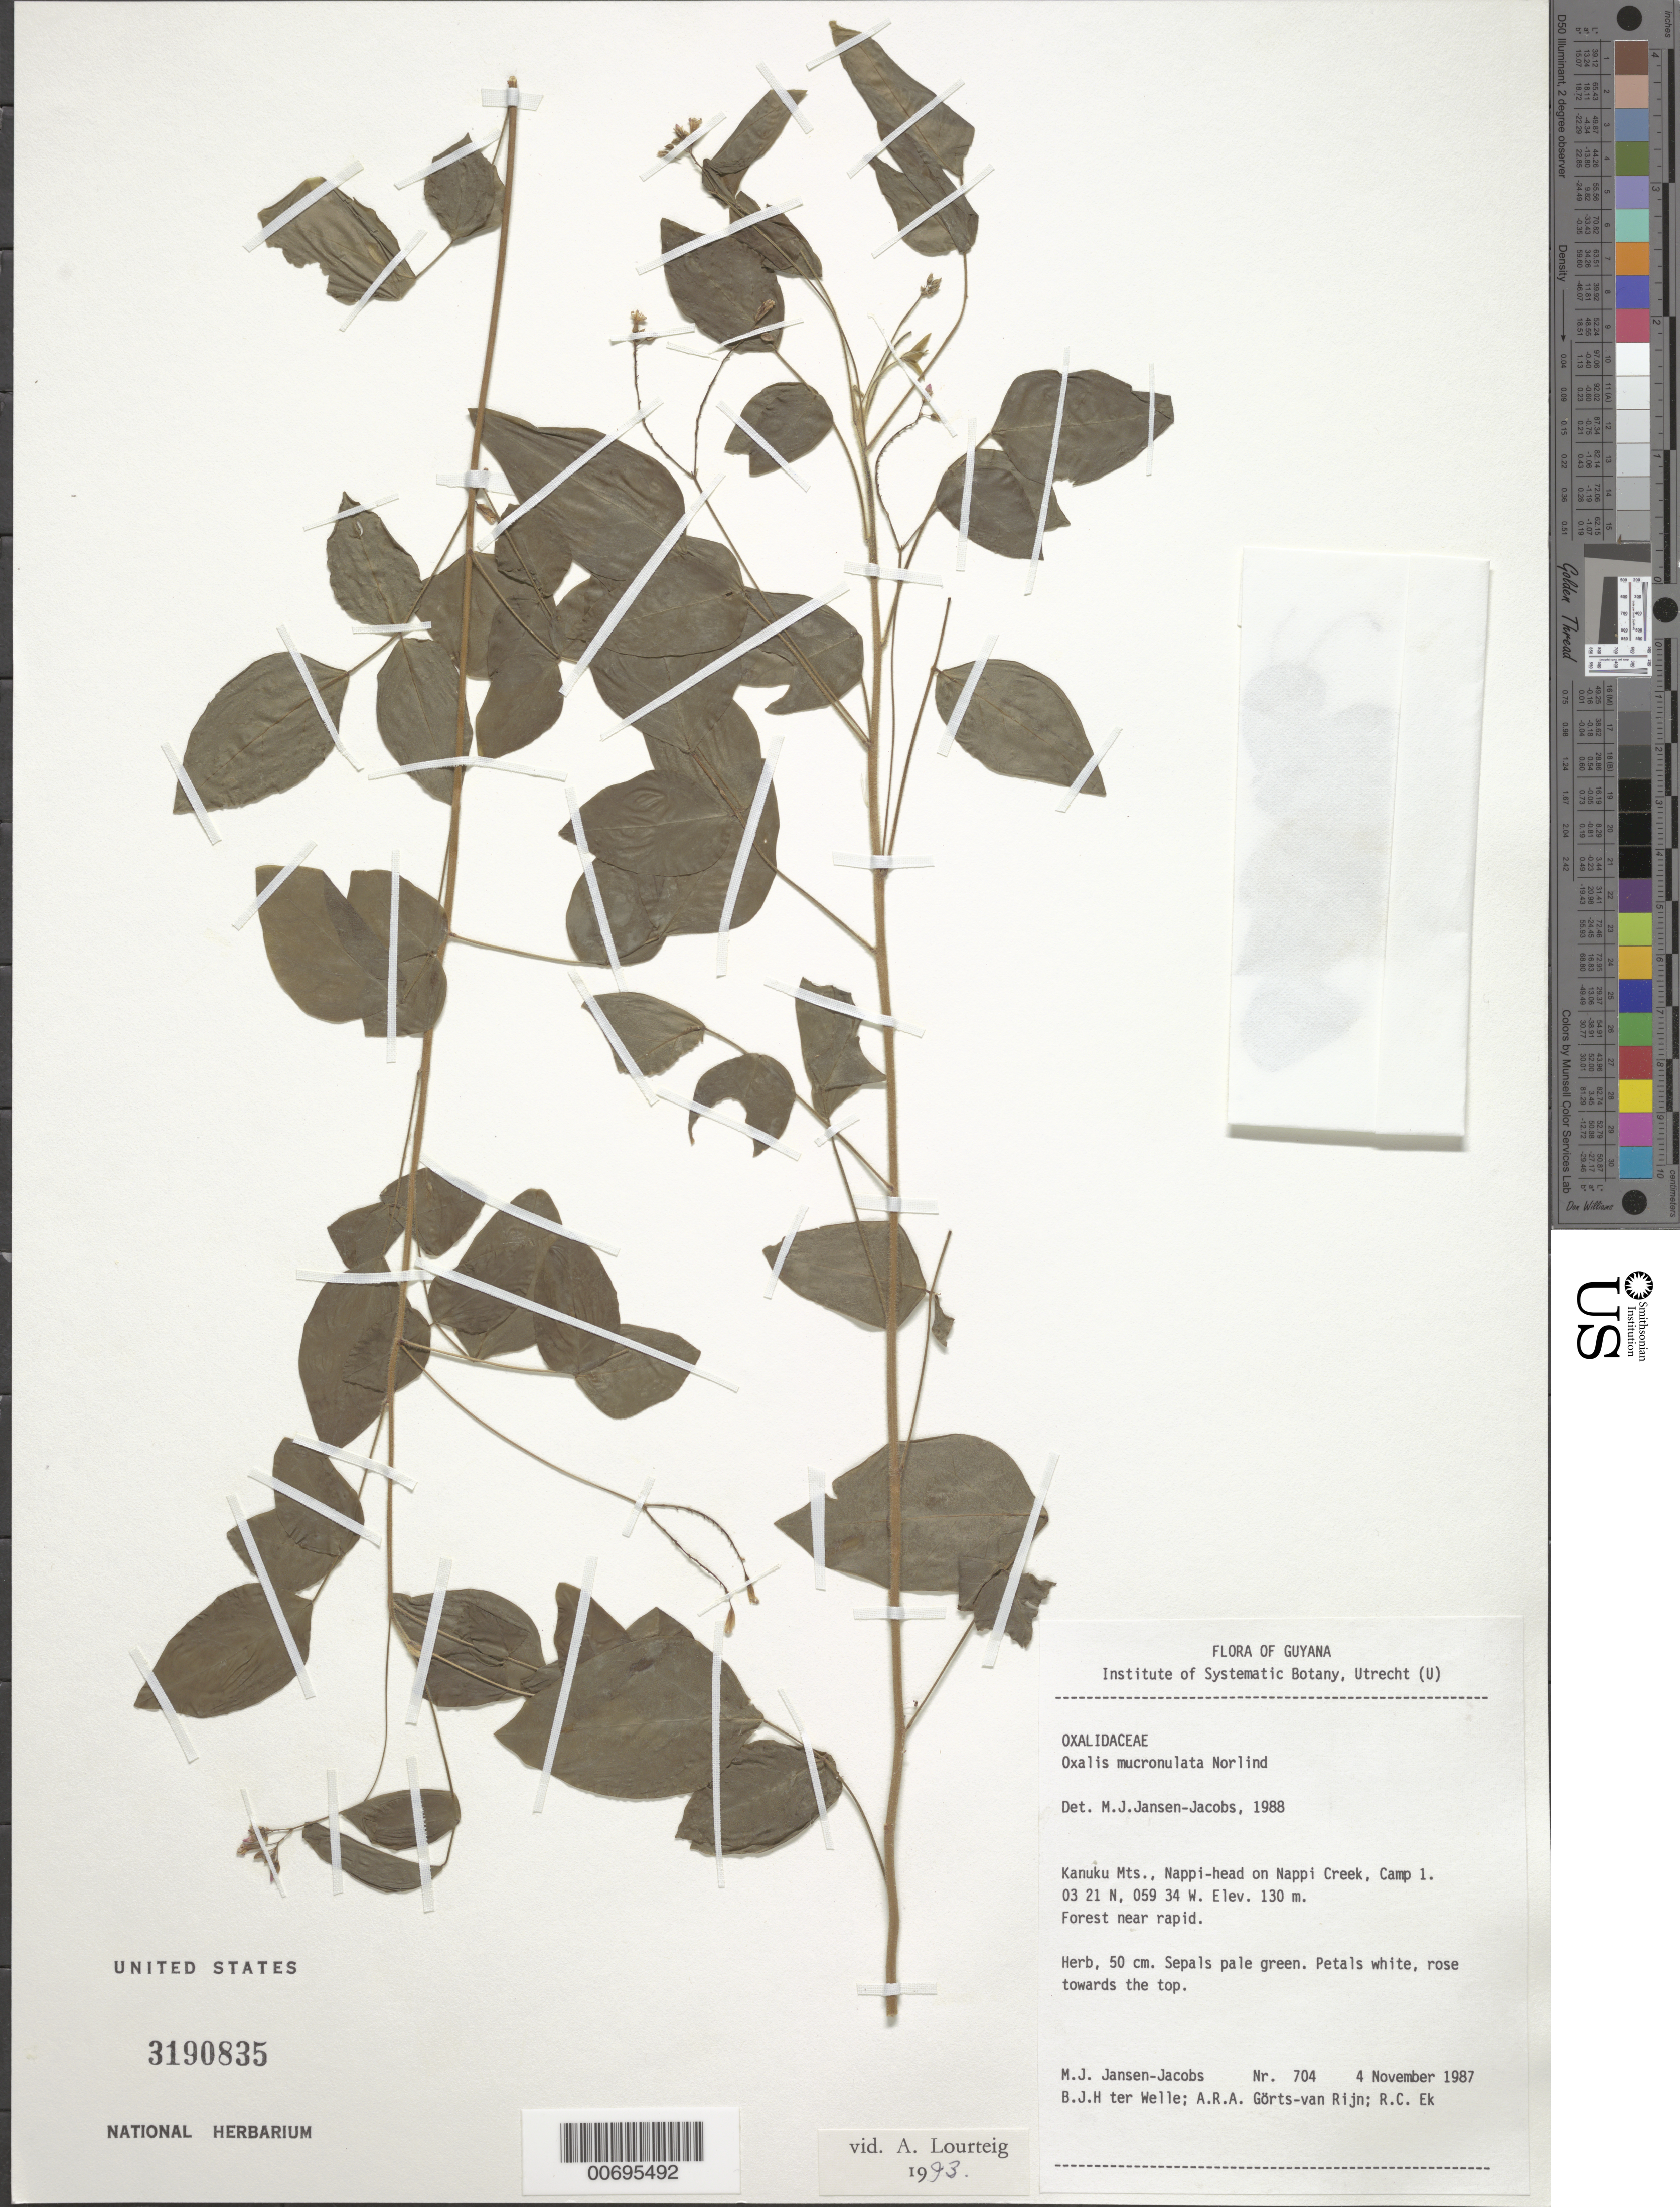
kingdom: Plantae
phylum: Tracheophyta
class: Magnoliopsida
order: Oxalidales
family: Oxalidaceae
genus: Oxalis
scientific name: Oxalis mucronulata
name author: Norlind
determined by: Jansen-Jacobs, M. J., (U), Nationaal Herbarium Nederland, Utrecht University branch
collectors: M. J. Jansen-Jacobs, B. Welle, A. .R. A. Görts-van Rijn & R. C. Ek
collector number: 704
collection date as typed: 4-Nov-87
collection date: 1987-11-04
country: Guyana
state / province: U. Takutu-U. Essequibo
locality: Kanuku Mts., Nappi-head on Nappi Creek, camp 1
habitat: Forest near rapid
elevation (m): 130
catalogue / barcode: US 3190835